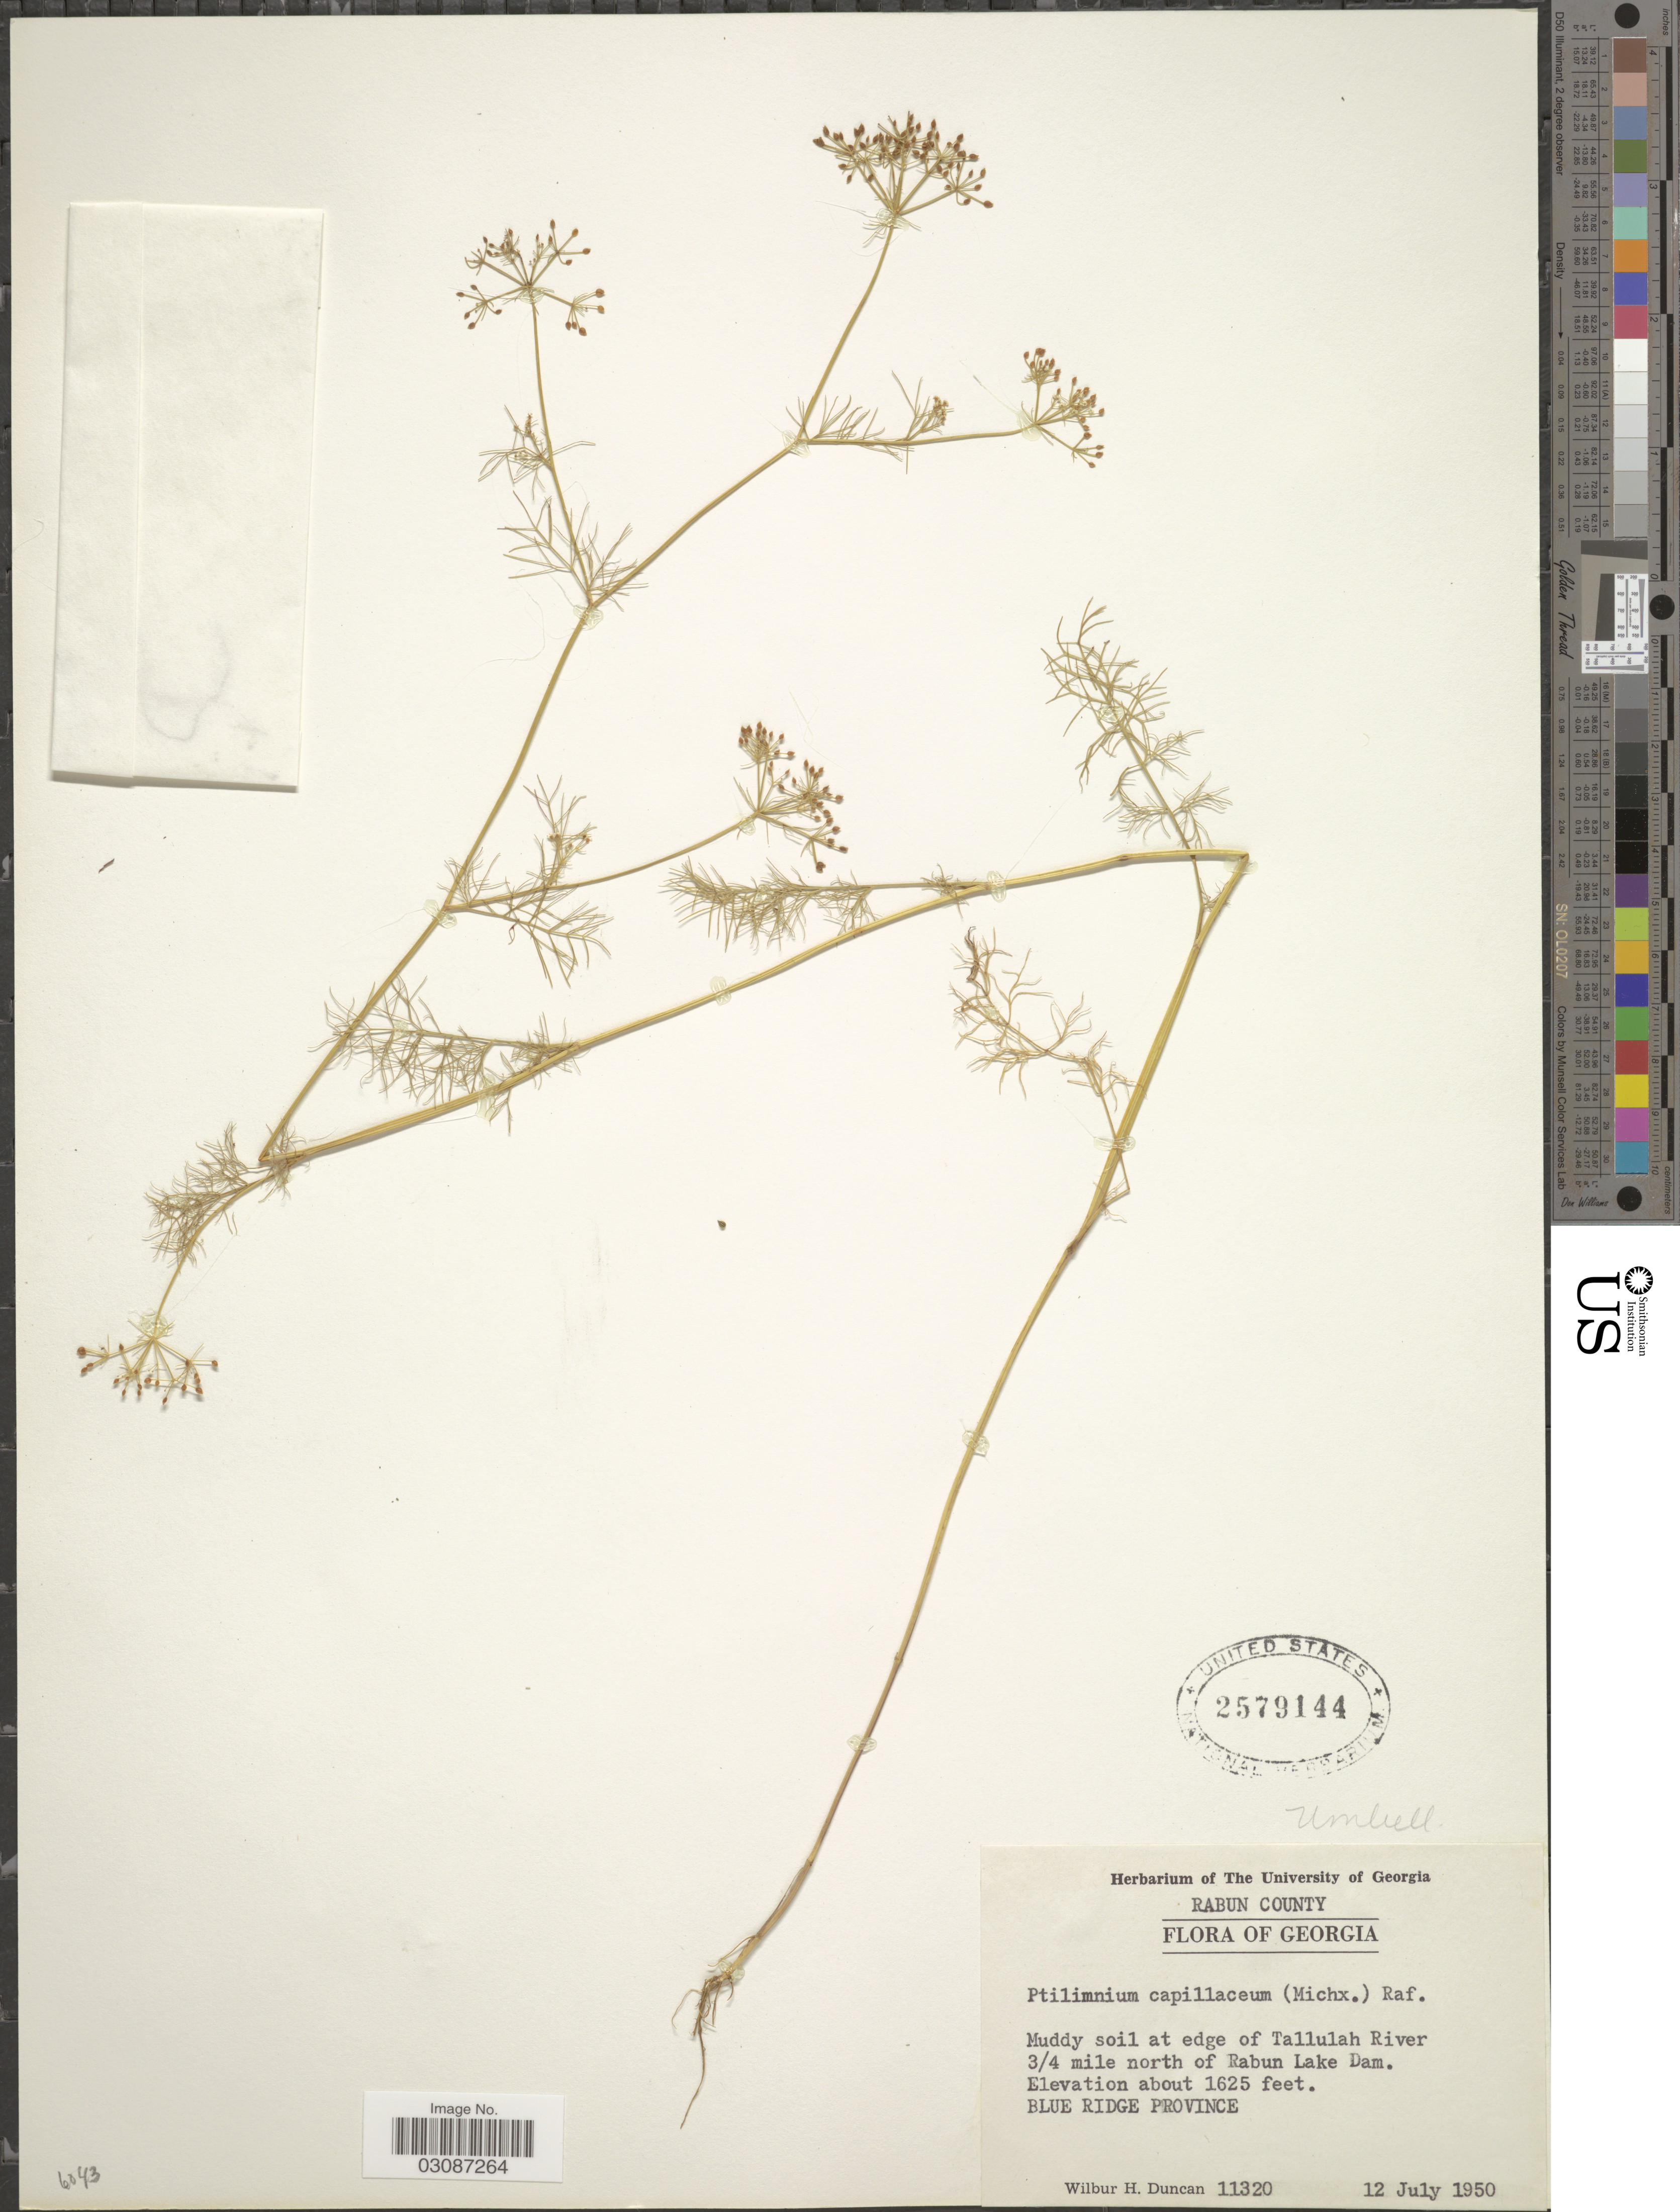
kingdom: Plantae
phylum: Tracheophyta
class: Magnoliopsida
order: Apiales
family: Apiaceae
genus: Ptilimnium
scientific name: Ptilimnium capillaceum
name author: (Michx.) Raf.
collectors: W. H. Duncan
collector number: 11320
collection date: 1950-07-12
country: United States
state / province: Georgia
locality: Rabun County. Muddy soil at edge of Tallulah River 3/4 mile north of Rabun Lake Dam. Blue Ridge Province.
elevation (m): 495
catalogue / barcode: US 2579144